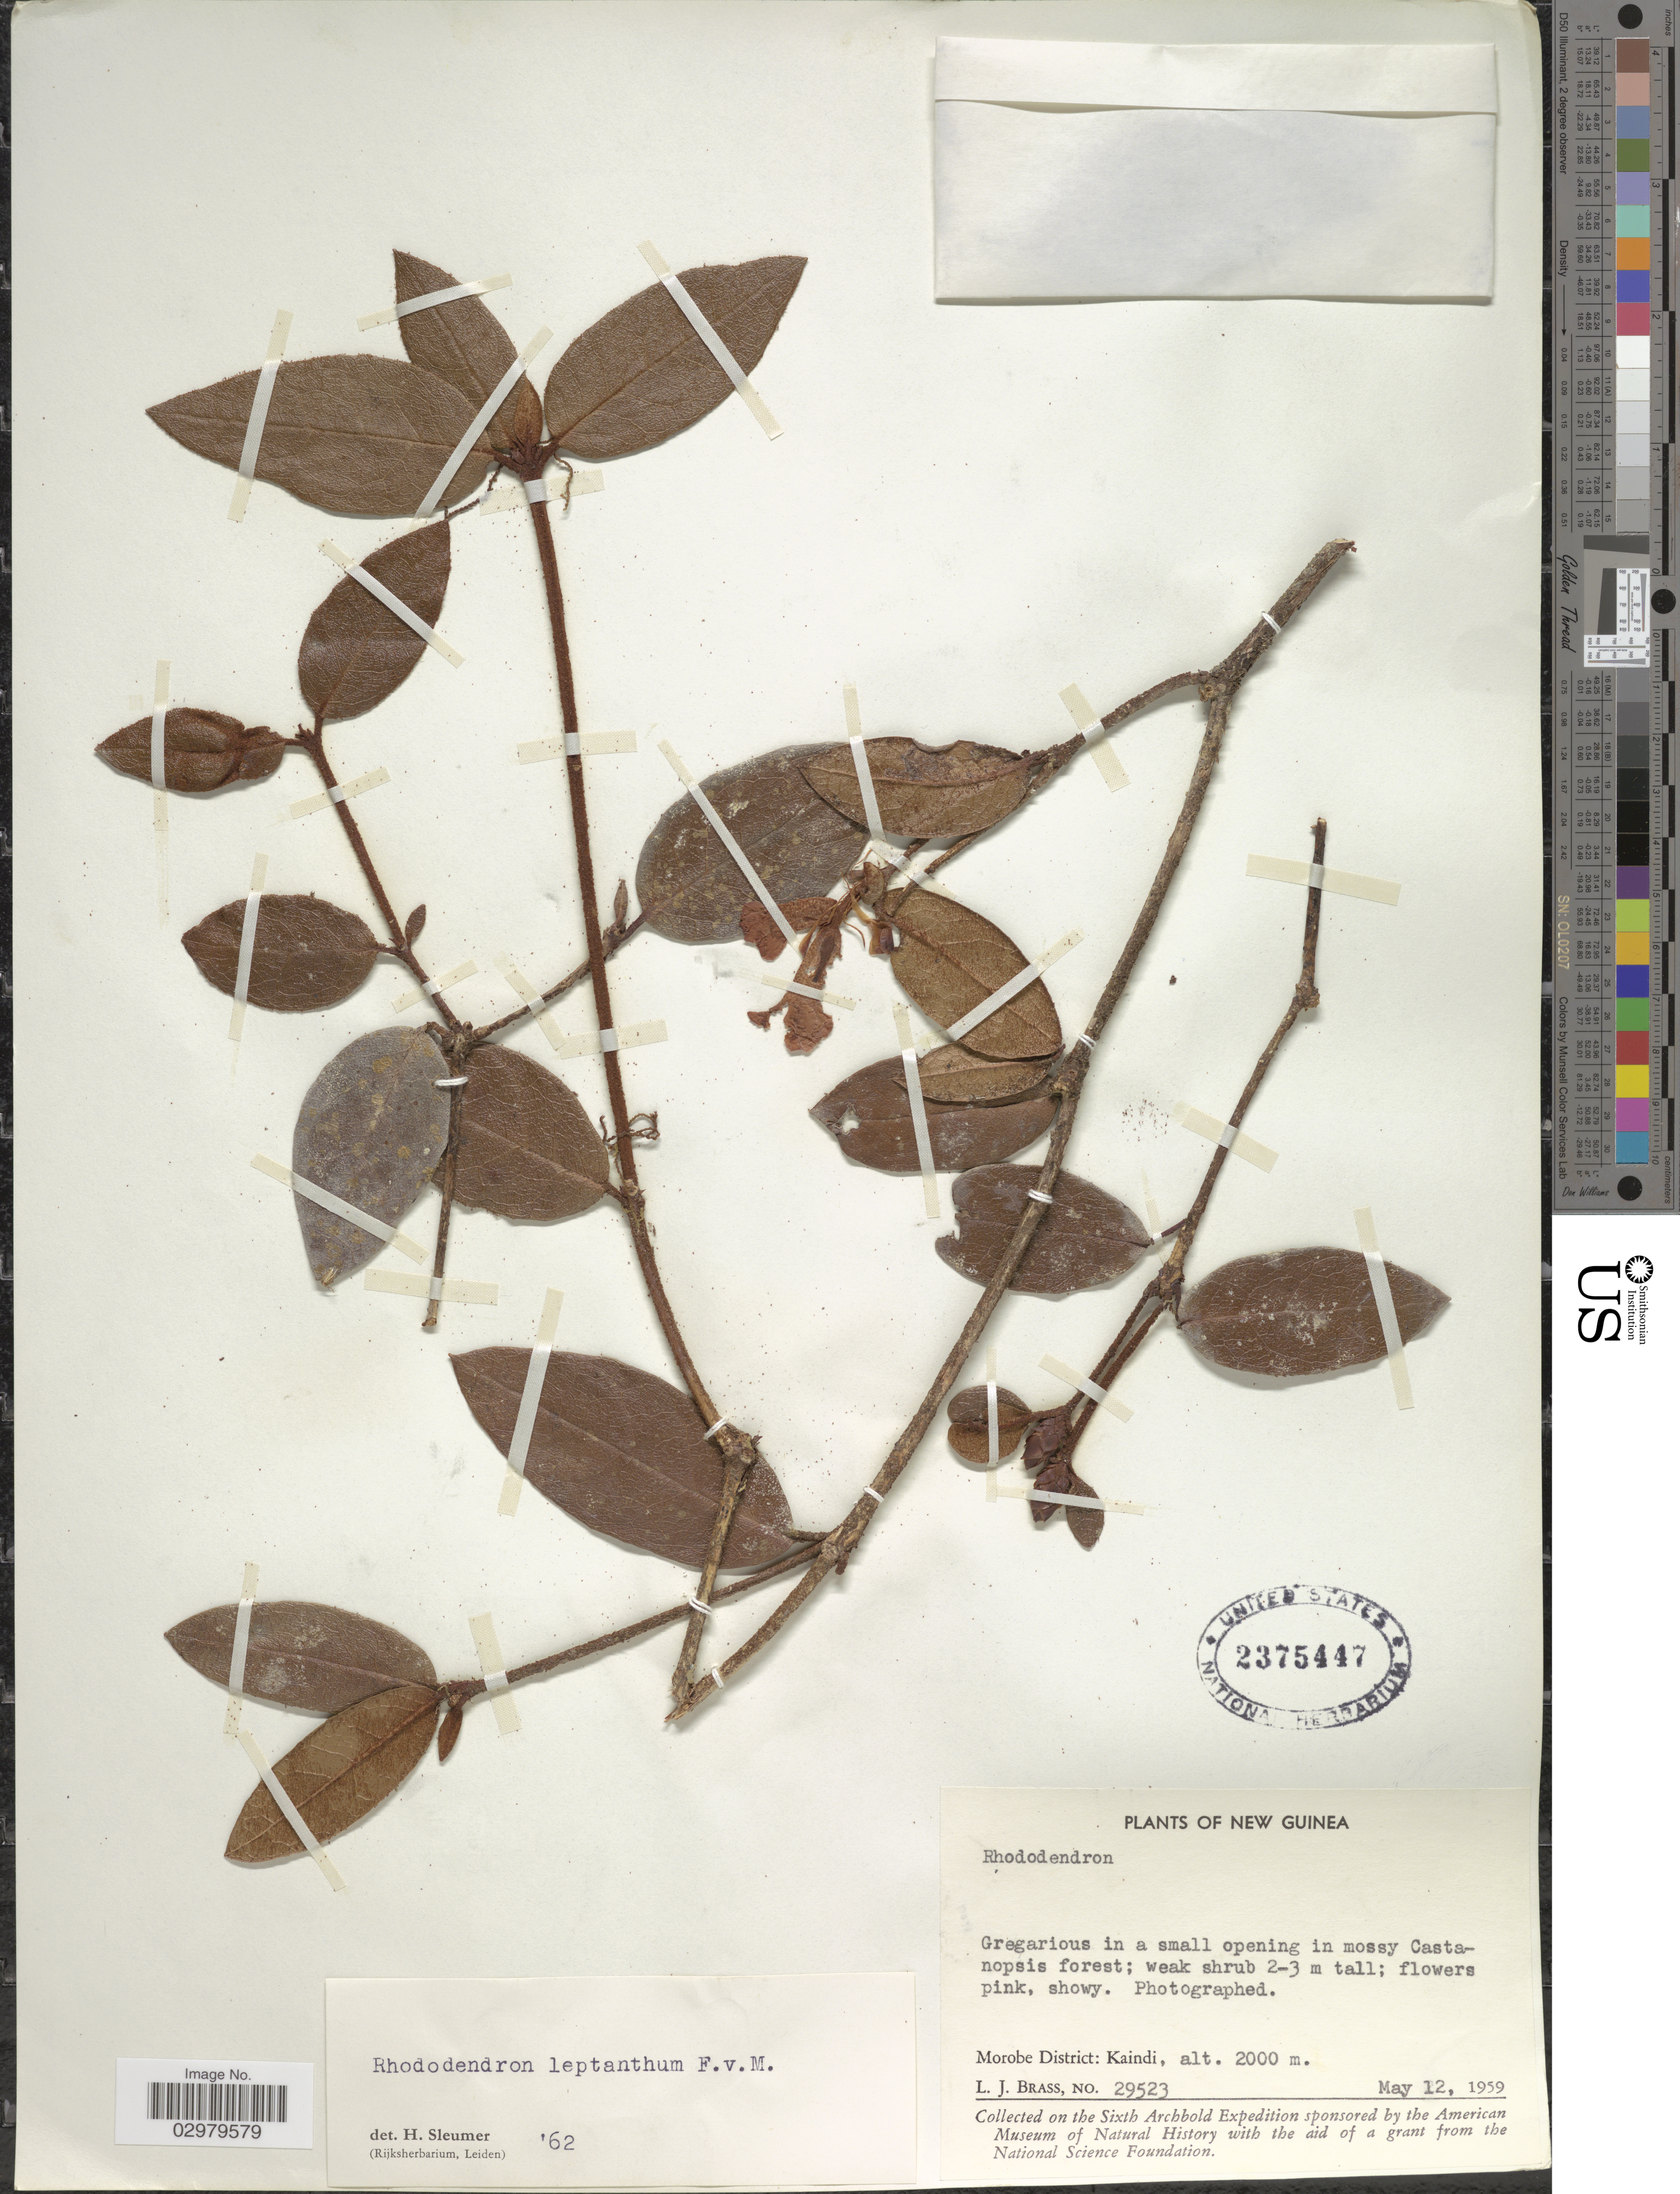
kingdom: Plantae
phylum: Tracheophyta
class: Magnoliopsida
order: Ericales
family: Ericaceae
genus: Rhododendron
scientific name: Rhododendron leptanthum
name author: Hayata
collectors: L. J. Brass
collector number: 29523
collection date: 1959-05-12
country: Papua New Guinea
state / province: Morobe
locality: New Guinea. Morobe District: Kaindi.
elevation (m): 2000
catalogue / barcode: US 2375447